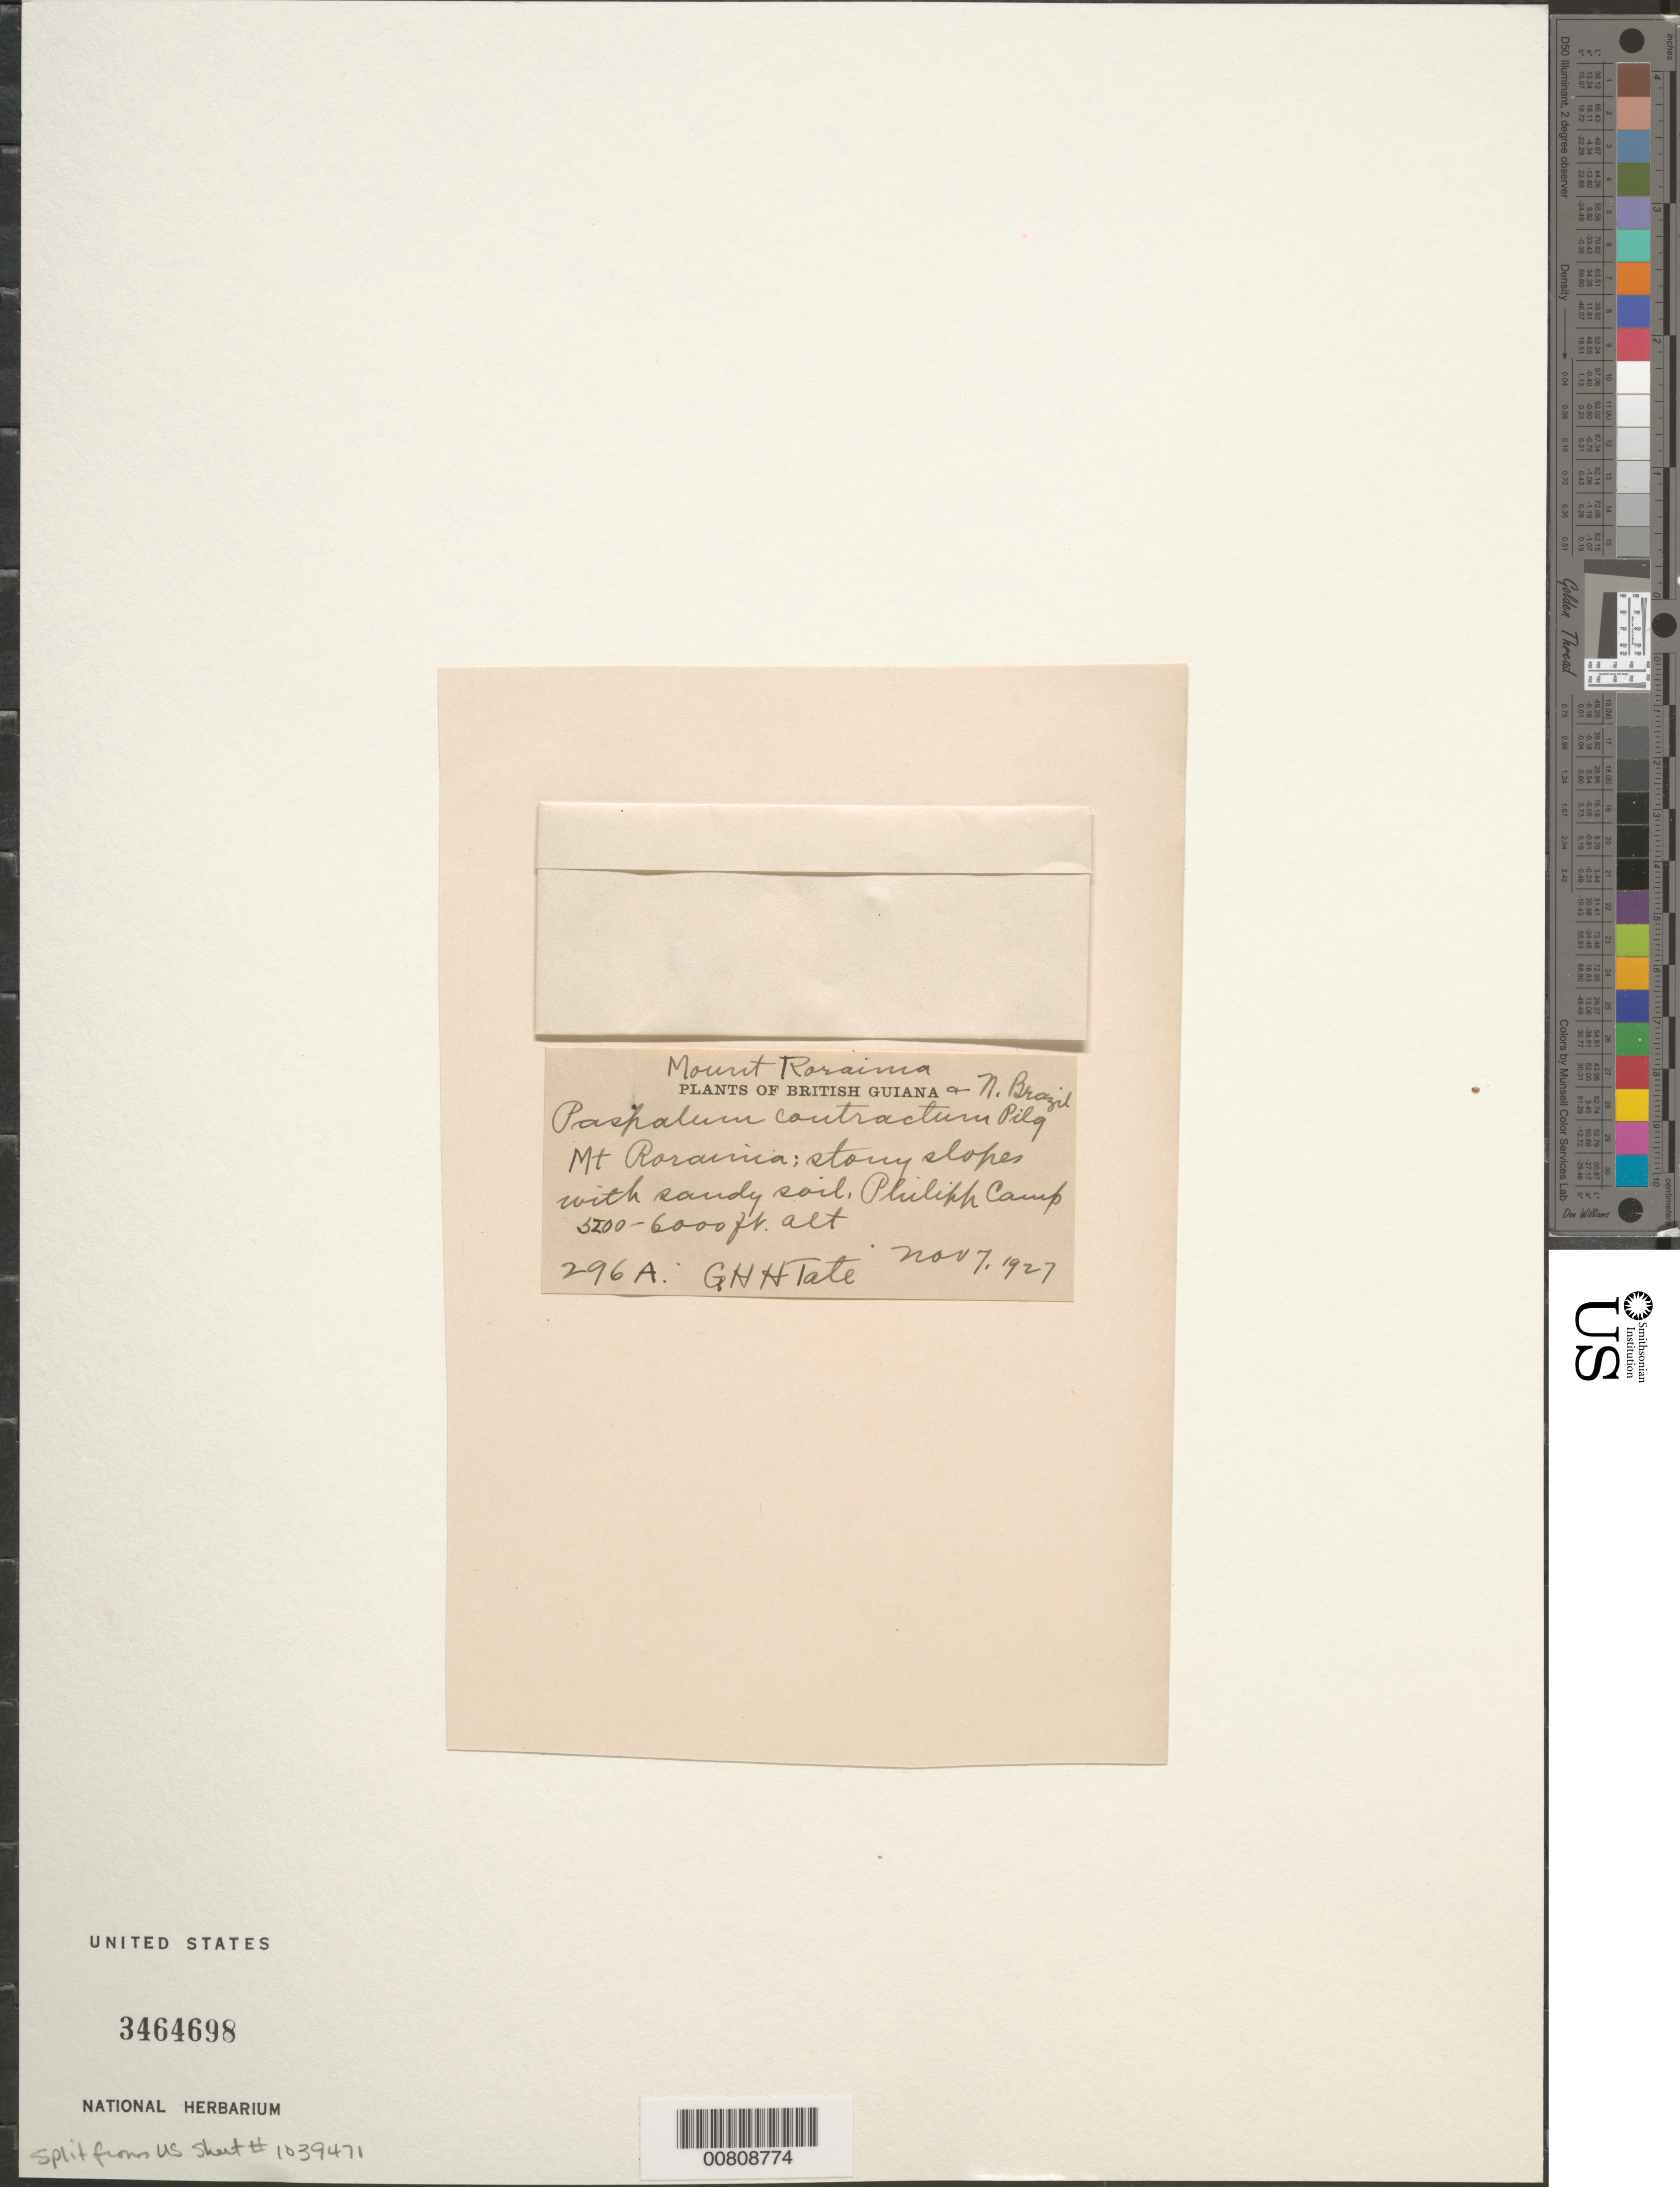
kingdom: Plantae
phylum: Tracheophyta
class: Liliopsida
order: Poales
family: Poaceae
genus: Paspalum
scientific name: Paspalum contractum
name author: Pilg.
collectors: G. H. H.Tate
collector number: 296 A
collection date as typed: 7-Nov-27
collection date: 1927-11-07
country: Guyana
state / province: Cuyuni-Mazaruni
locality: Mt. Roraima, Philipp Camp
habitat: Stony slopes with sandy soil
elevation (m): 1585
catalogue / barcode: US 3464698